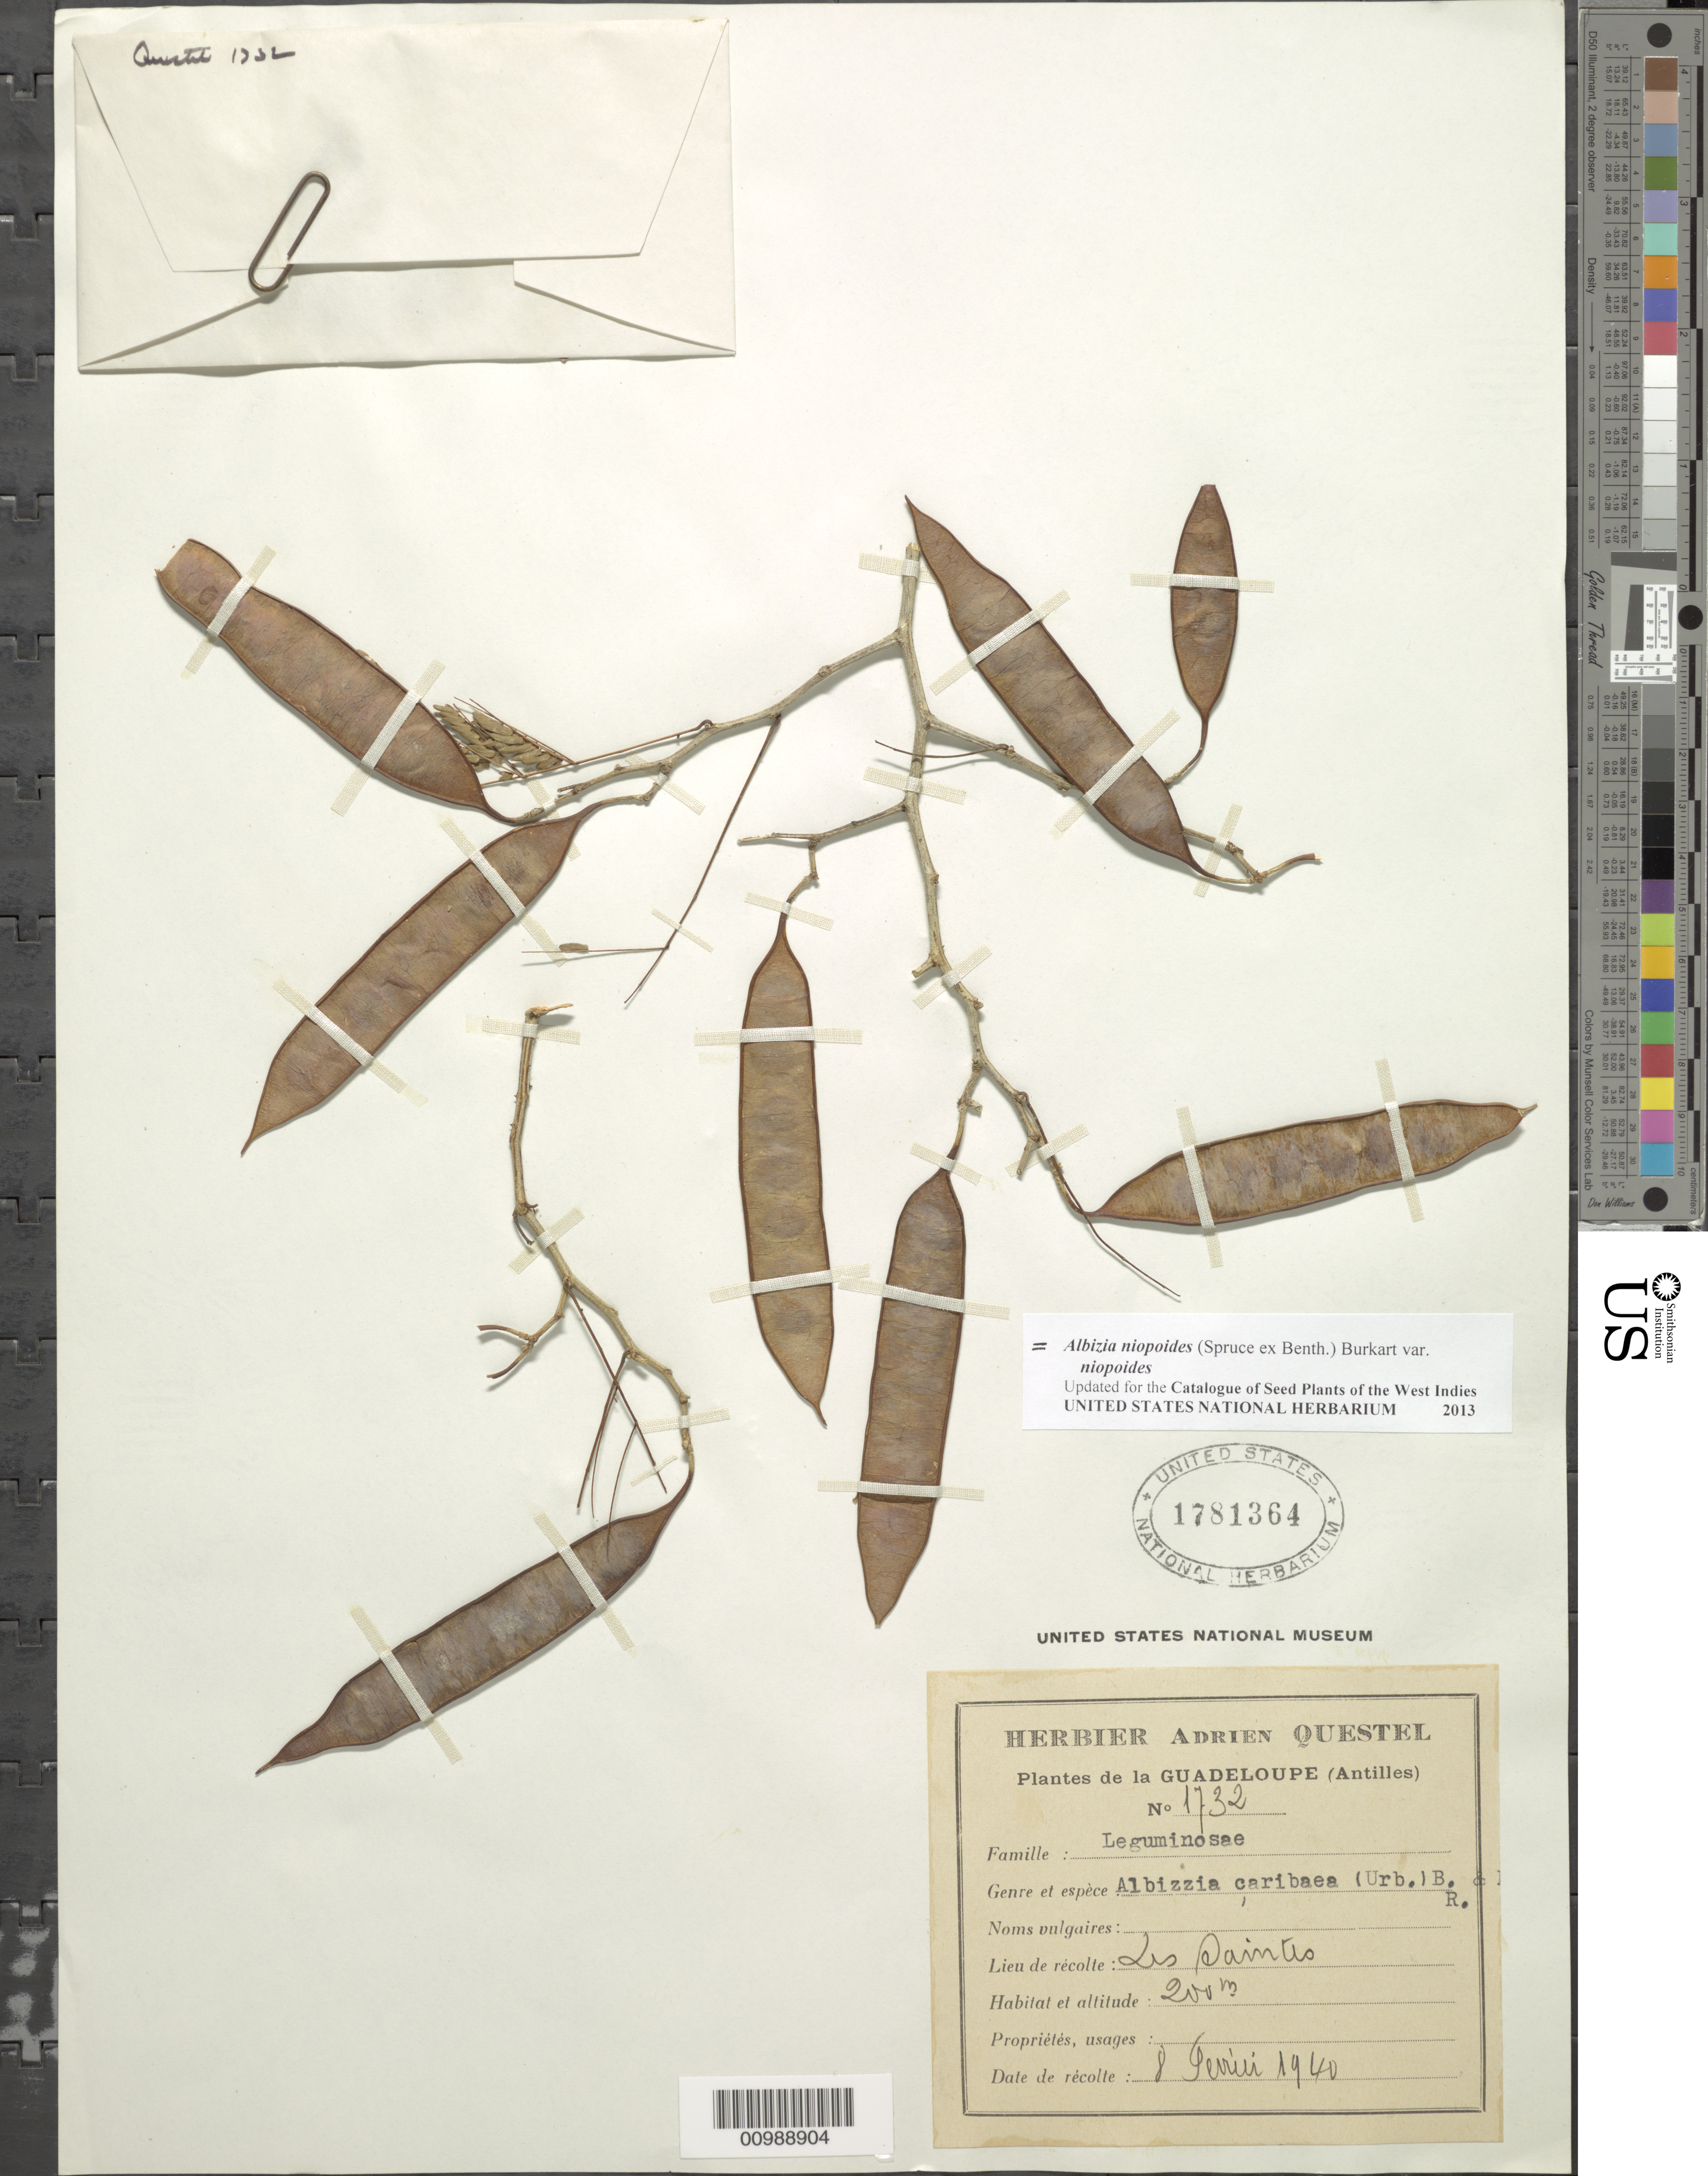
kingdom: Plantae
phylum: Tracheophyta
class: Magnoliopsida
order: Fabales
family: Fabaceae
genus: Pseudalbizzia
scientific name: Pseudalbizzia niopoides var. niopoides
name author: (Spruce ex Benth.) Koenen & Duno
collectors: A. Questel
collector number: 1732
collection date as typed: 08 Feb 1940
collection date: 1940-02-08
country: Guadeloupe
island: Basse Terre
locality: Les Saints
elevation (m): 200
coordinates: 0 N, 0 E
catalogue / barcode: US 1781364